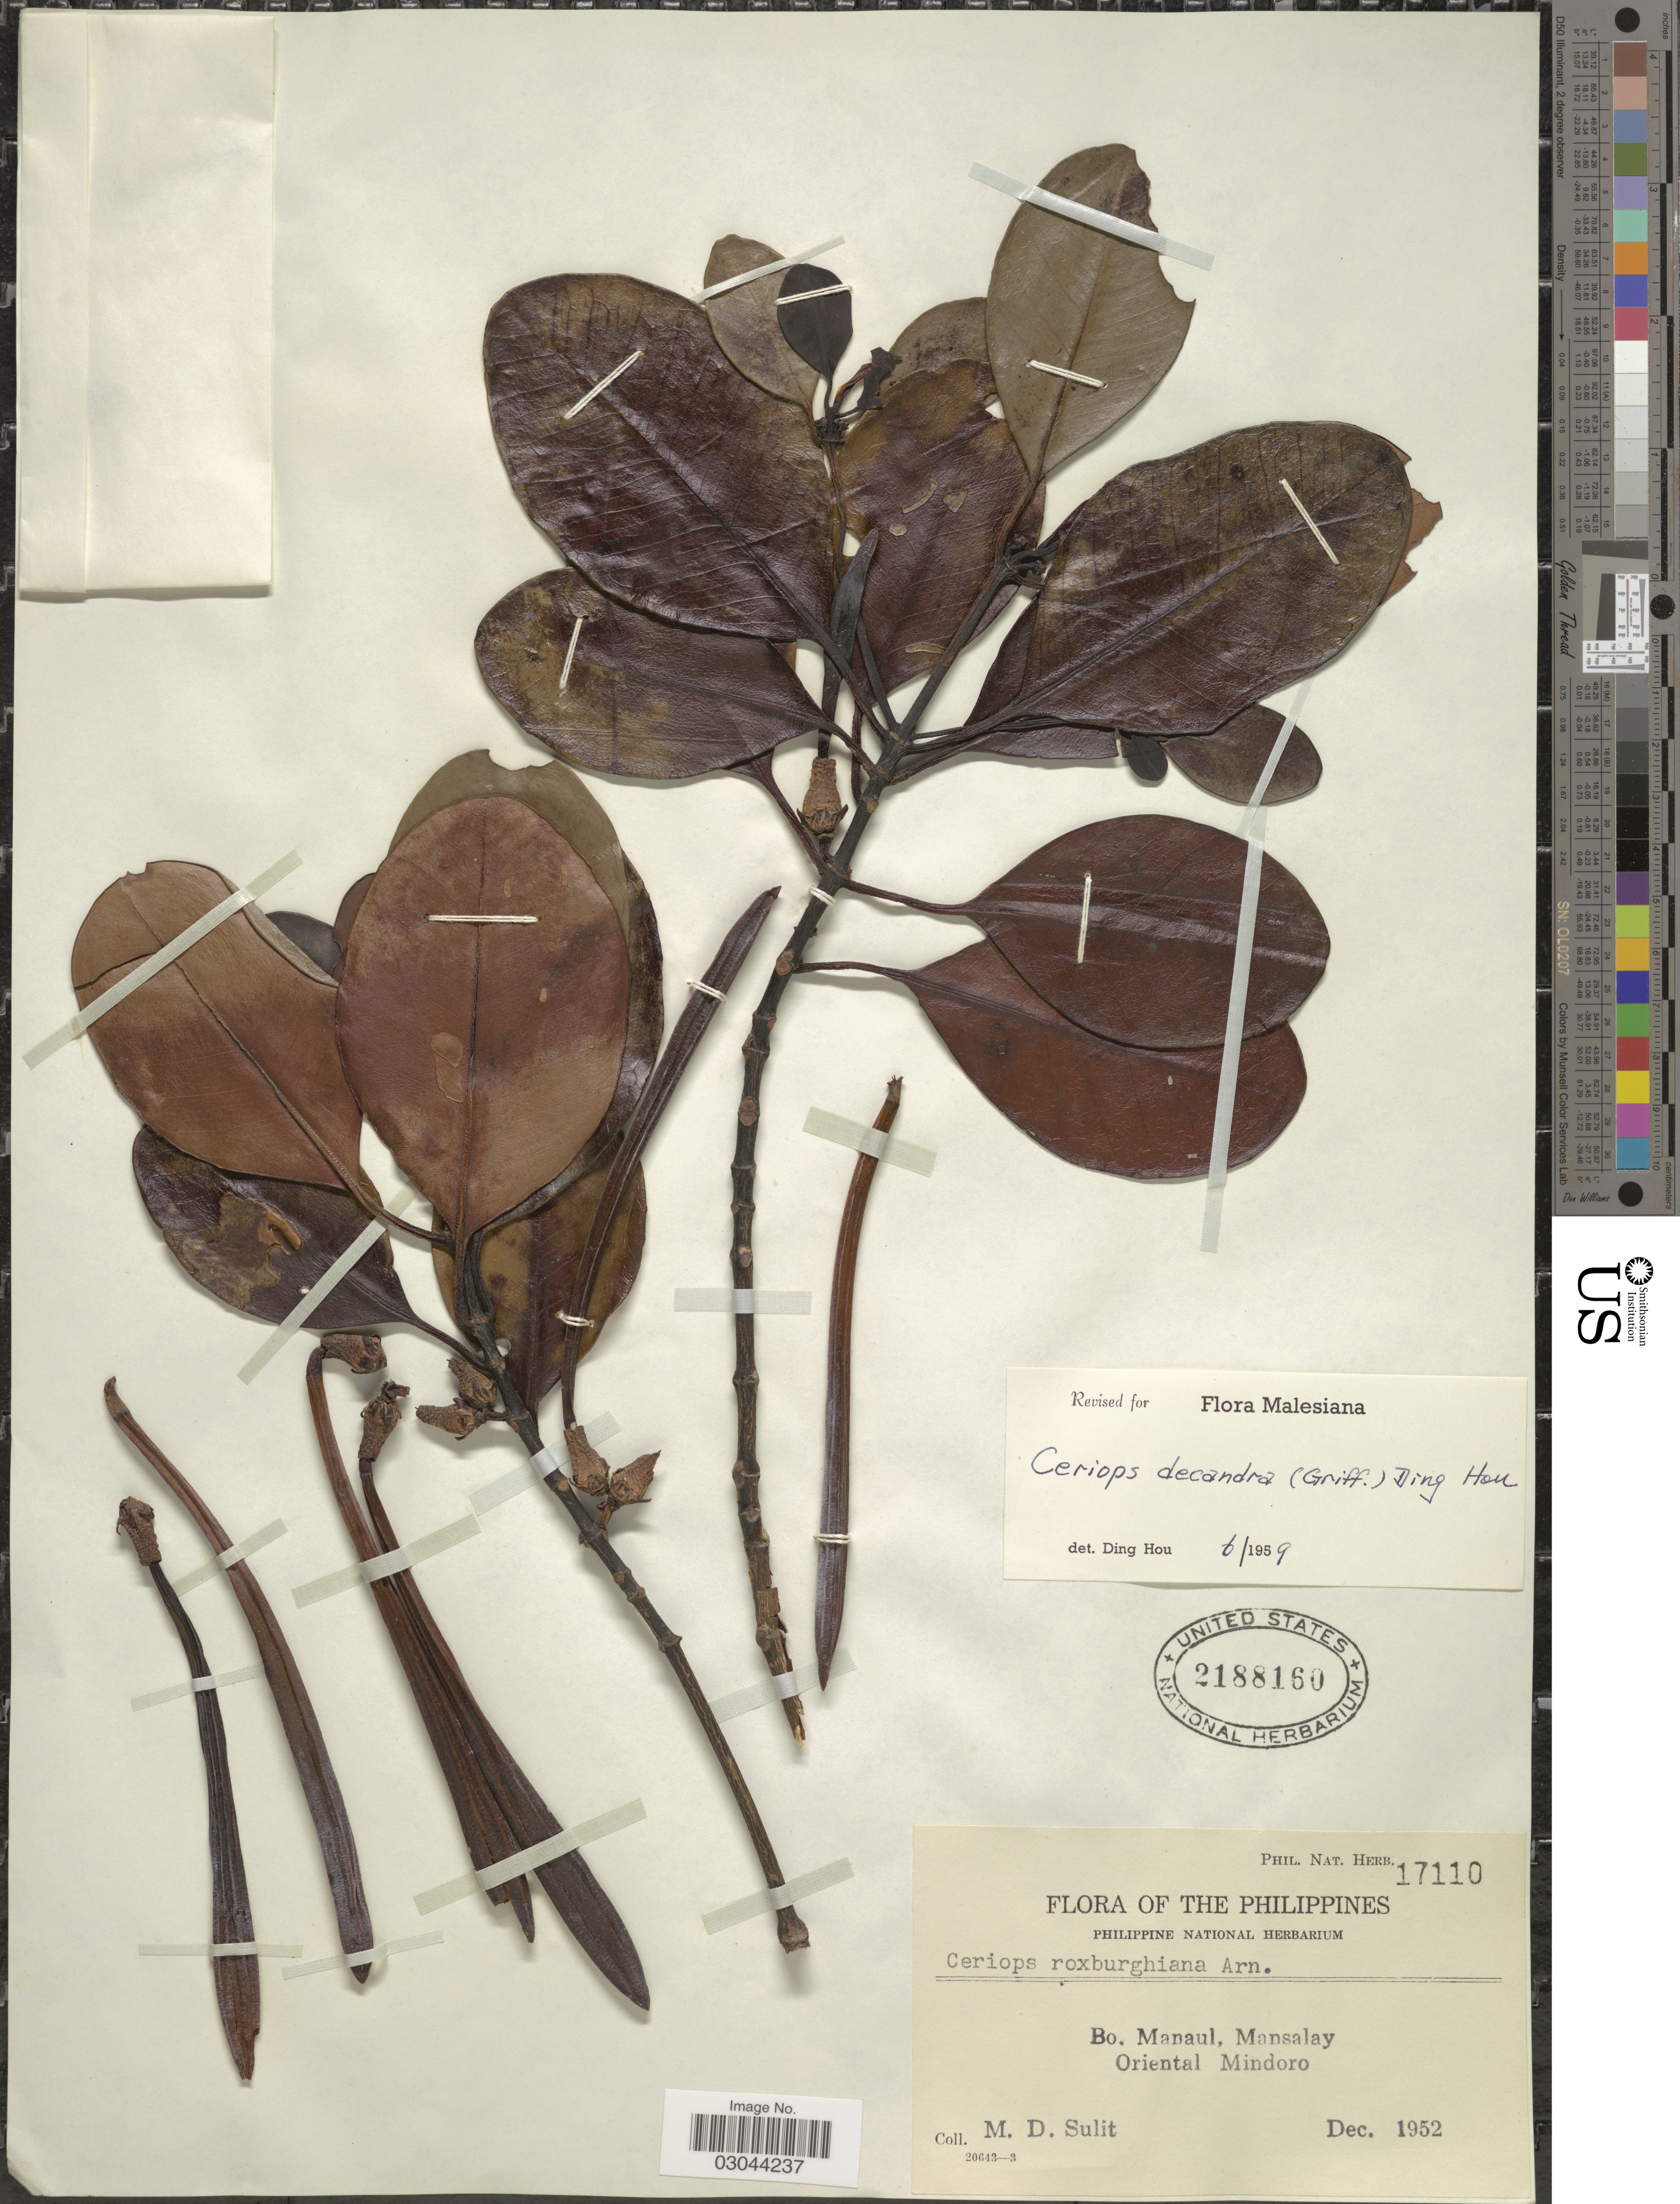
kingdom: Plantae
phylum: Tracheophyta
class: Magnoliopsida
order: Malpighiales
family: Rhizophoraceae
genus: Ceriops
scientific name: Ceriops decandra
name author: (Griff.) Ding Hou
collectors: M. Sulit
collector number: Phil. Nat. Herb. 17110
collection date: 1952-12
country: Philippines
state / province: Mimaropa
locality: Bo. Manaul, Mansalay. Oriental Mindoro.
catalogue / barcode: US 2188160